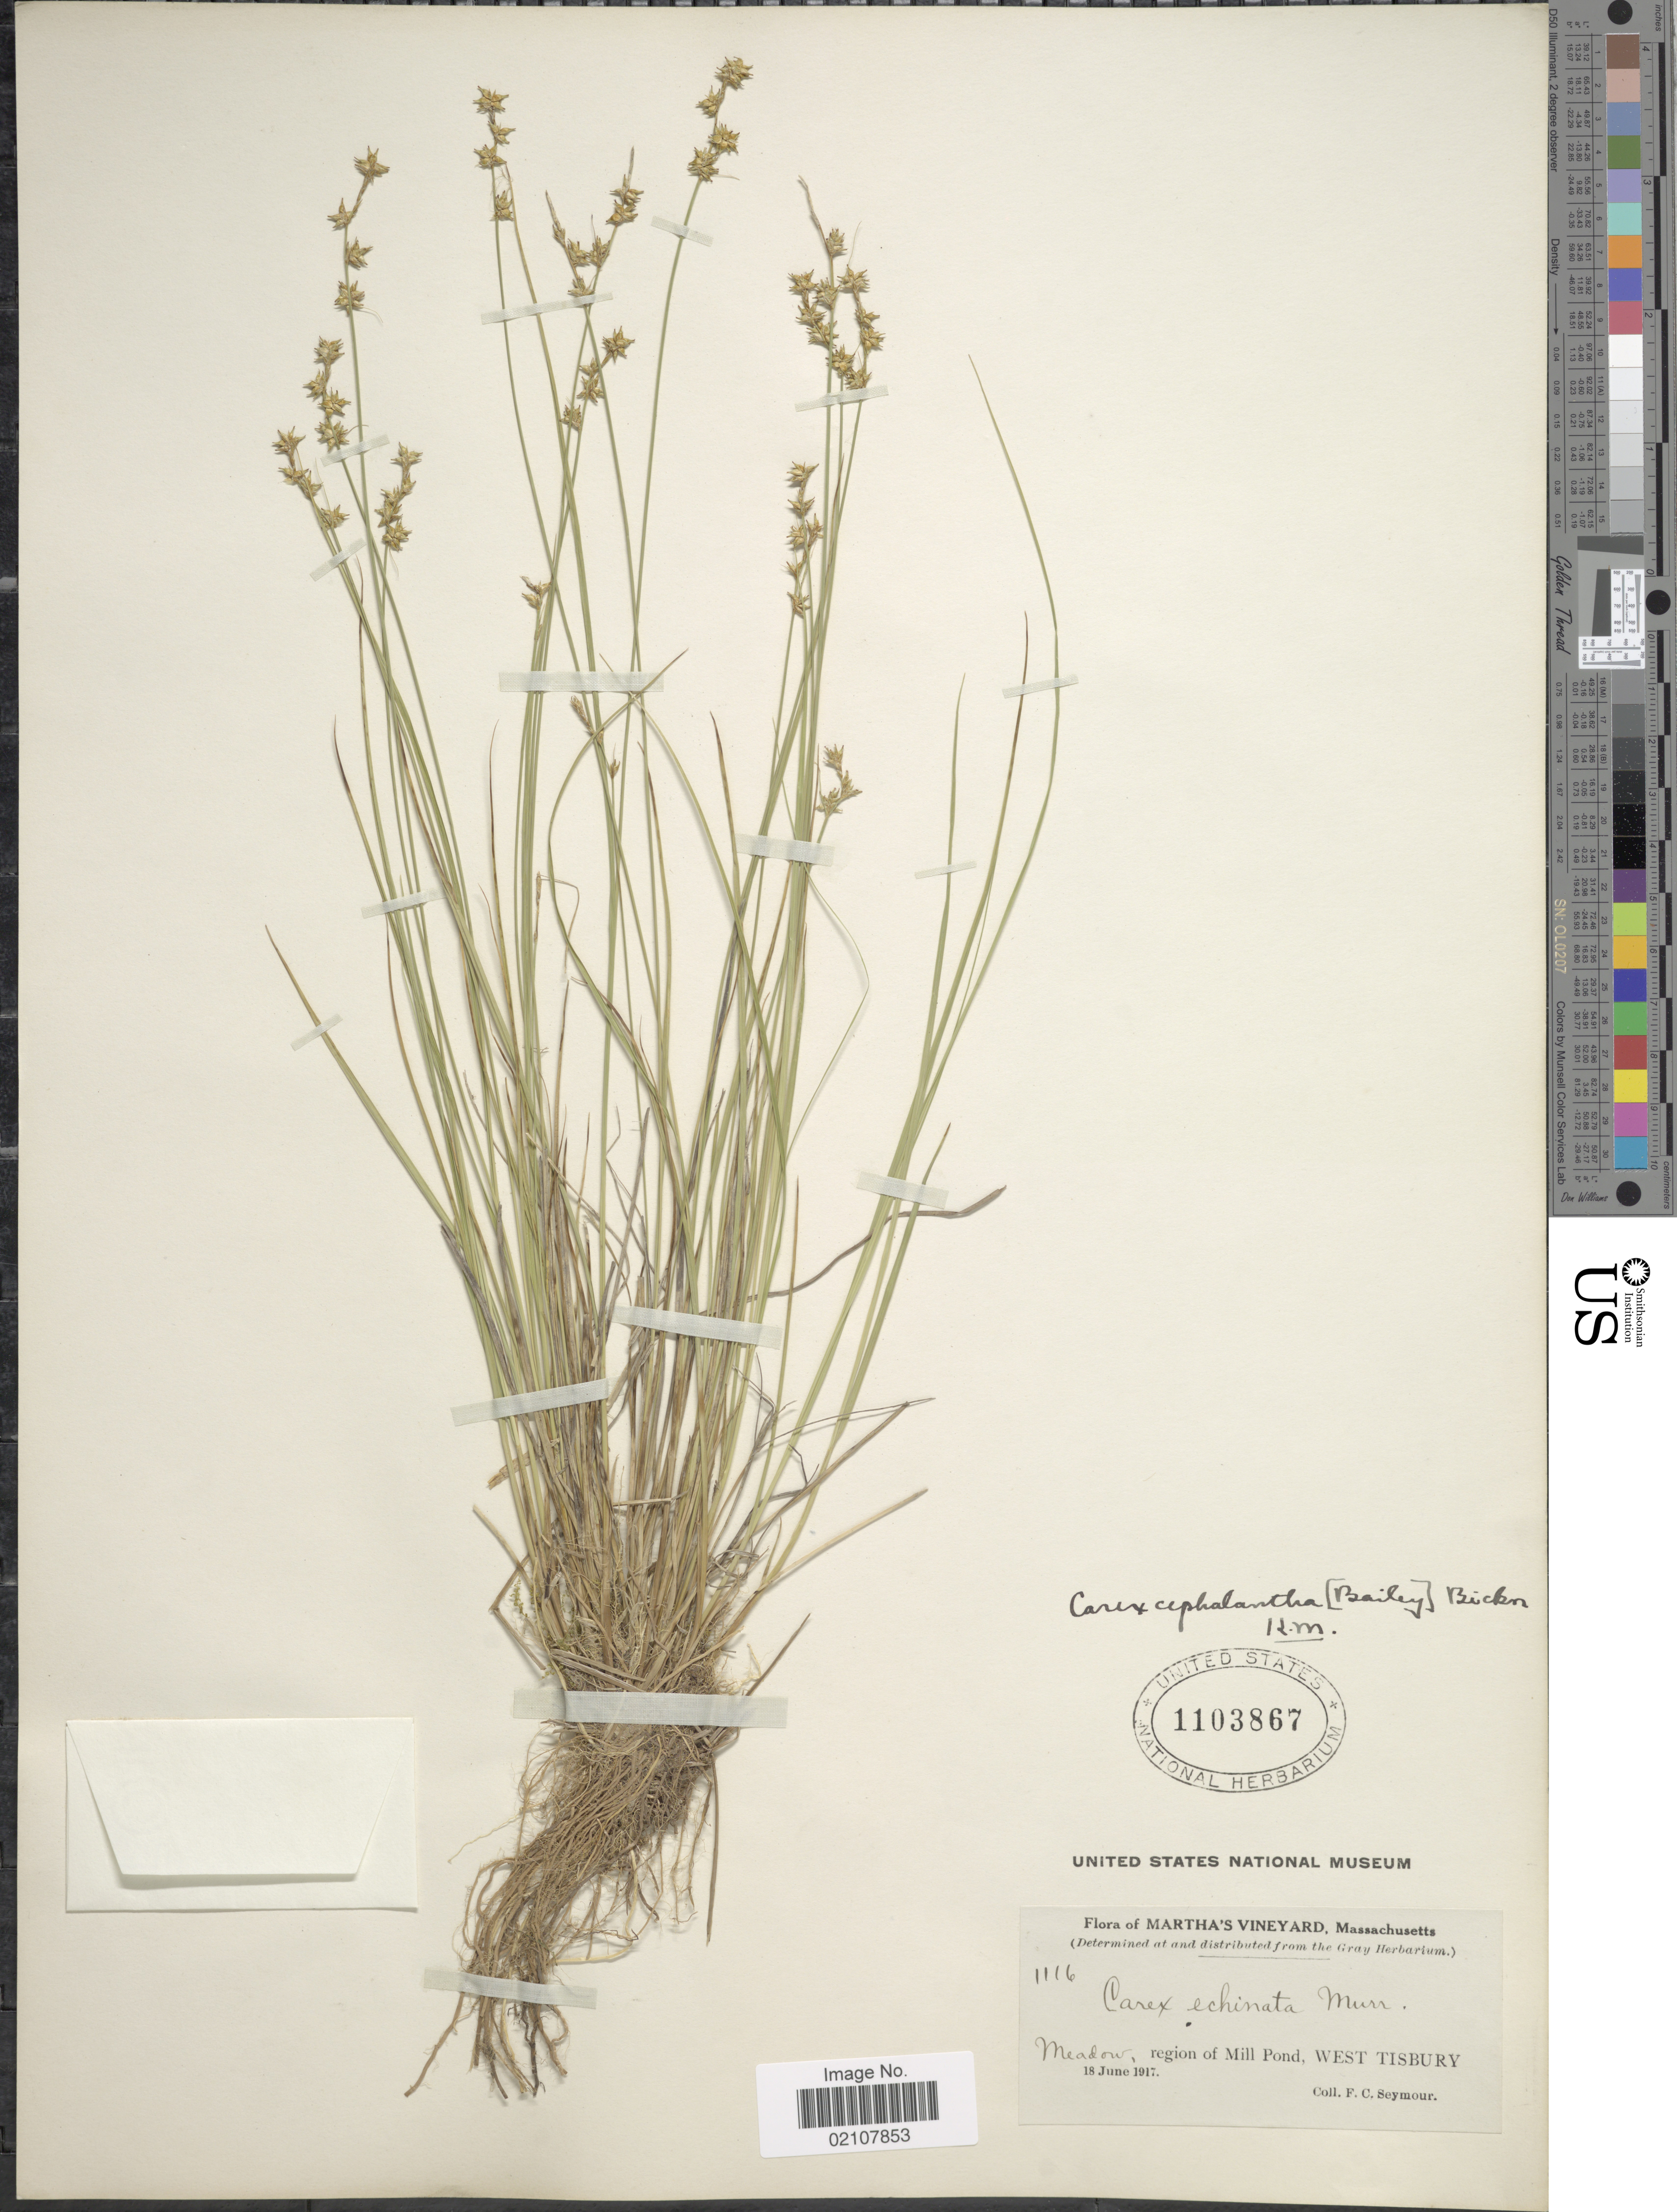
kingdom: Plantae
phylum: Tracheophyta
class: Liliopsida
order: Poales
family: Cyperaceae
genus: Carex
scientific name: Carex echinata subsp. echinata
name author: Murray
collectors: F. C. Seymour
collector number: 1116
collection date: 1917-06-18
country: United States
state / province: Massachusetts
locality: Martha's Vineyard, Meadow, region of Mill Pond, West Tisbury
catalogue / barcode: US 1103867